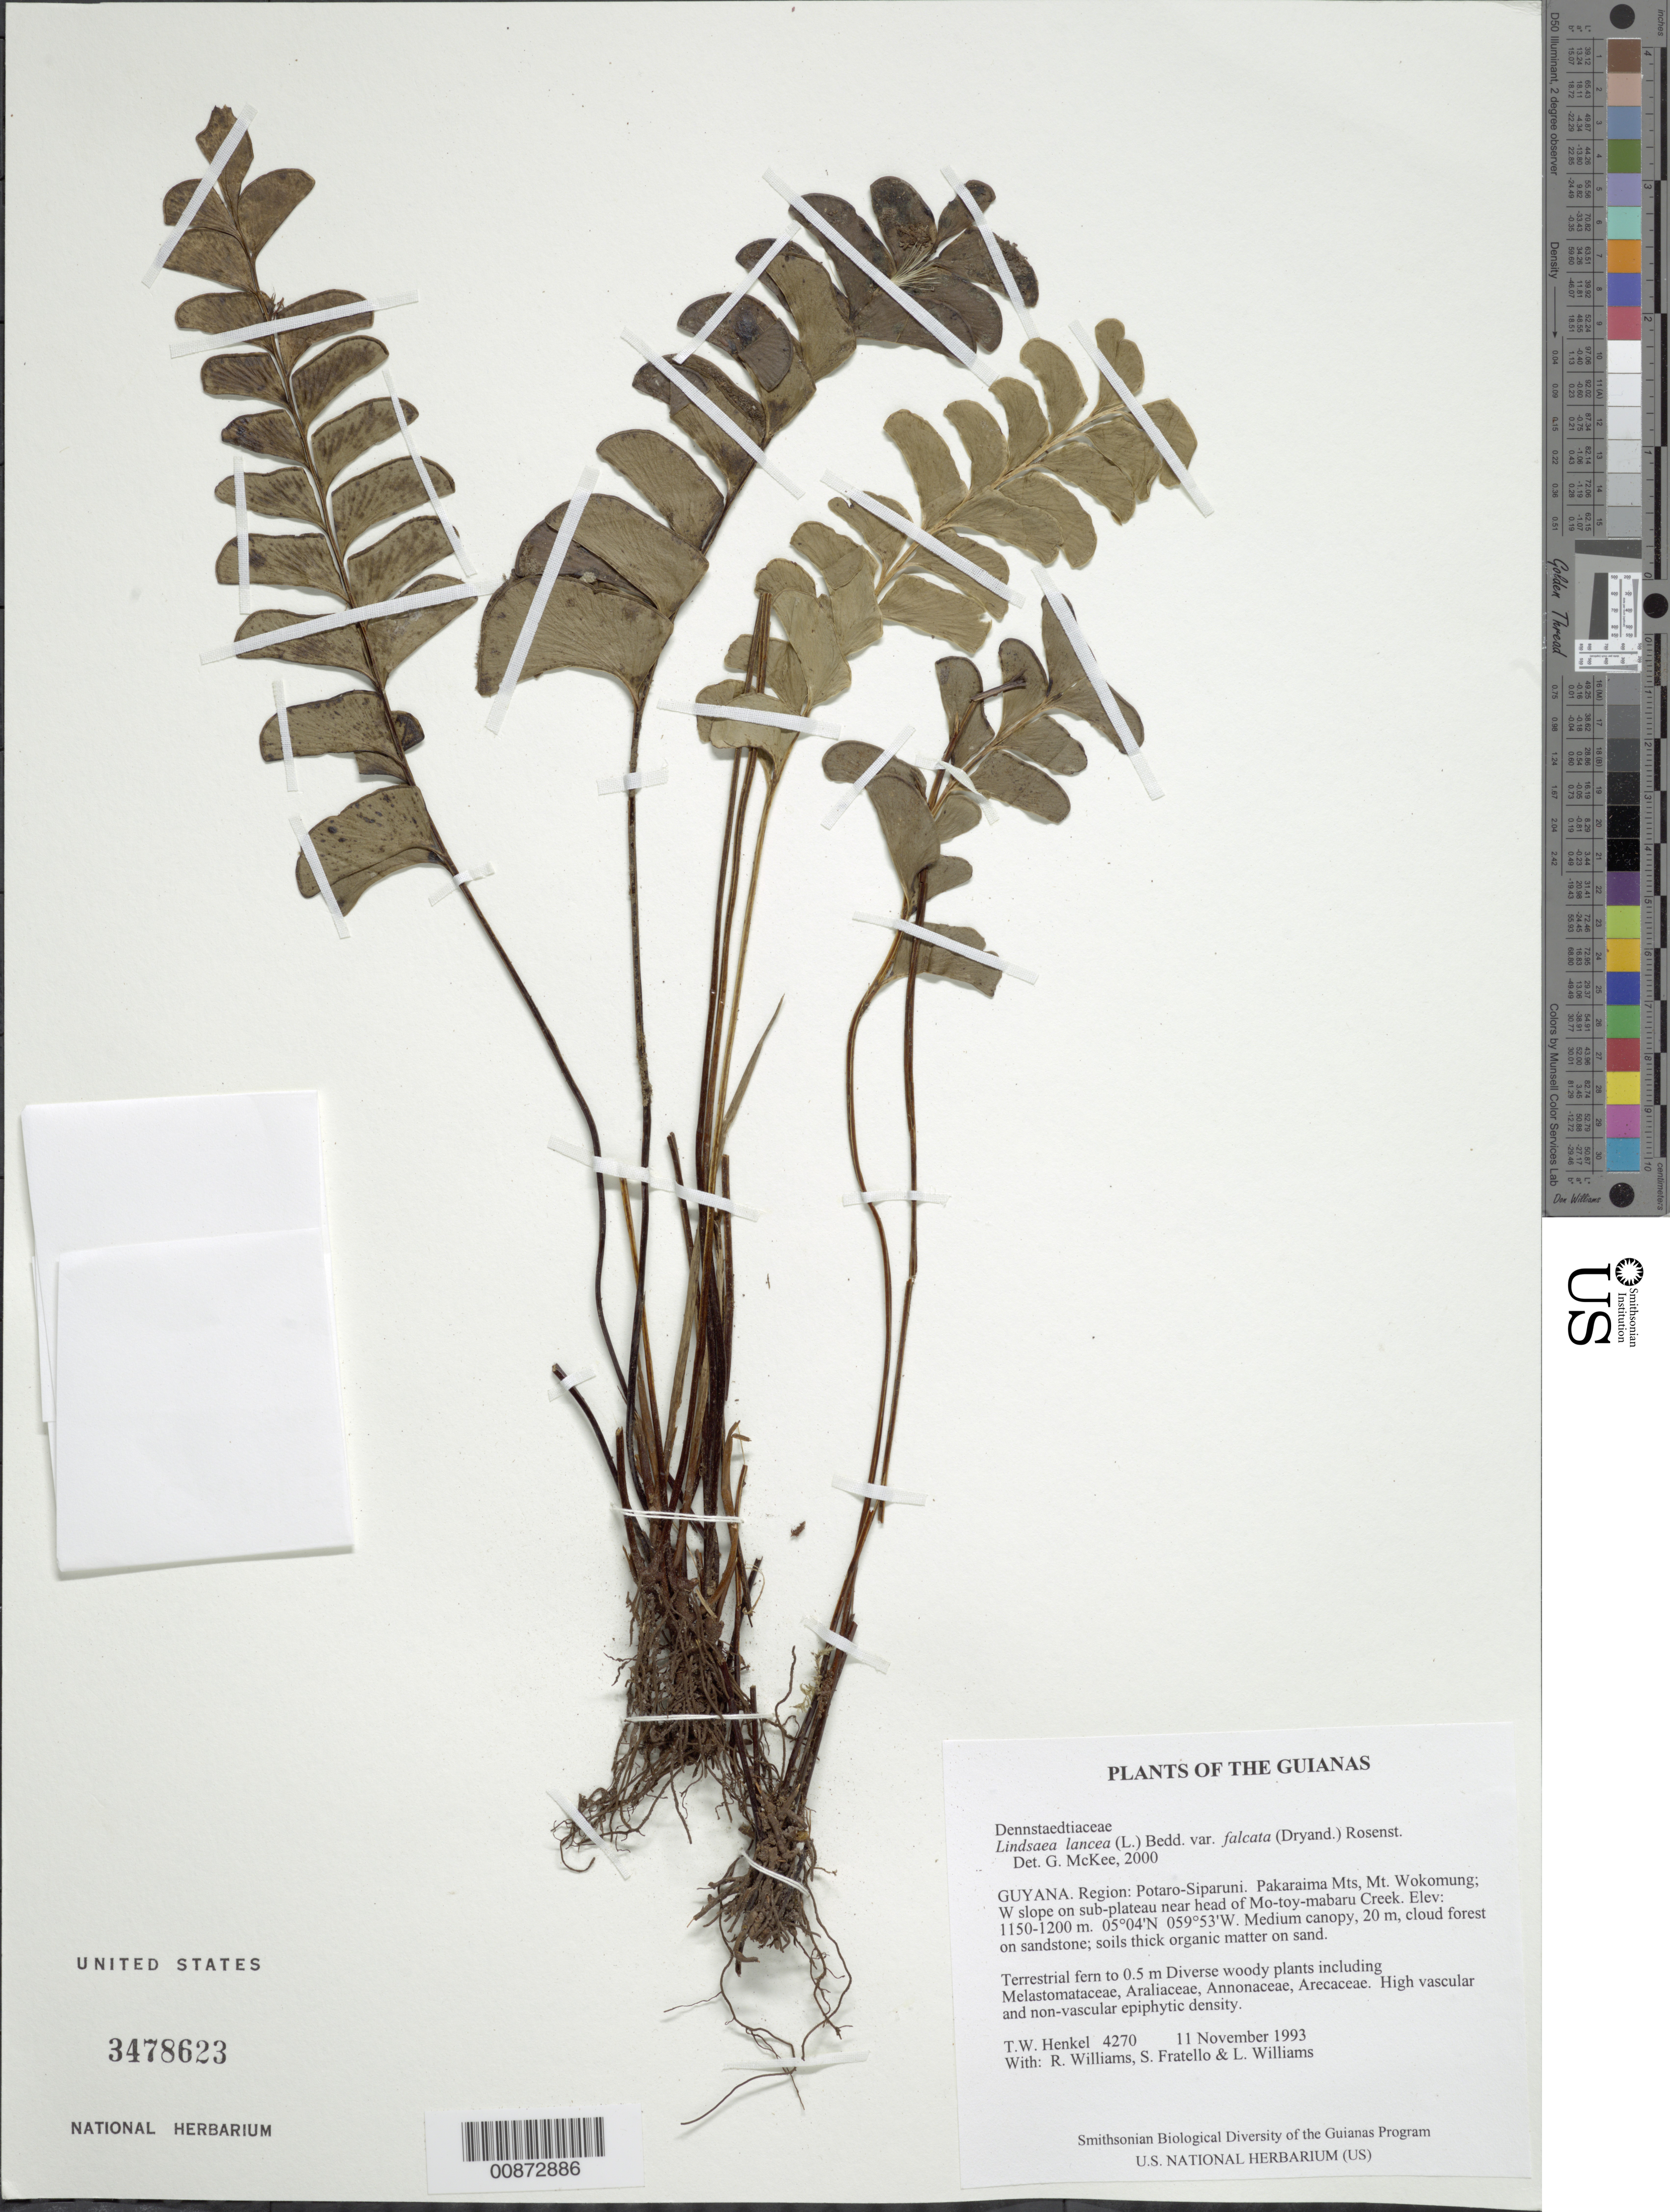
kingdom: Plantae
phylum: Tracheophyta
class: Polypodiopsida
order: Polypodiales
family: Lindsaeaceae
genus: Lindsaea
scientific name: Lindsaea lancea var. falcata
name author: (Dryand.) Rosenst.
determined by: McKee, G. S., (US), NMNH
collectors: T. Henkel, R. Williams, S. Fratello & L. Williams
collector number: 4270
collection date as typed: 11 November 1993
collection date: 1993-11-11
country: Guyana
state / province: Potaro-Siparuni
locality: Pakaraima Mts, Mt. Wokomung; W slope on sub-plateau near head of Mo-toy-mabaru Creek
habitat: Medium canopy, 20 m, cloud forest on sandstone; soils thick organic matter on sand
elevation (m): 1150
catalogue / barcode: US 3478623